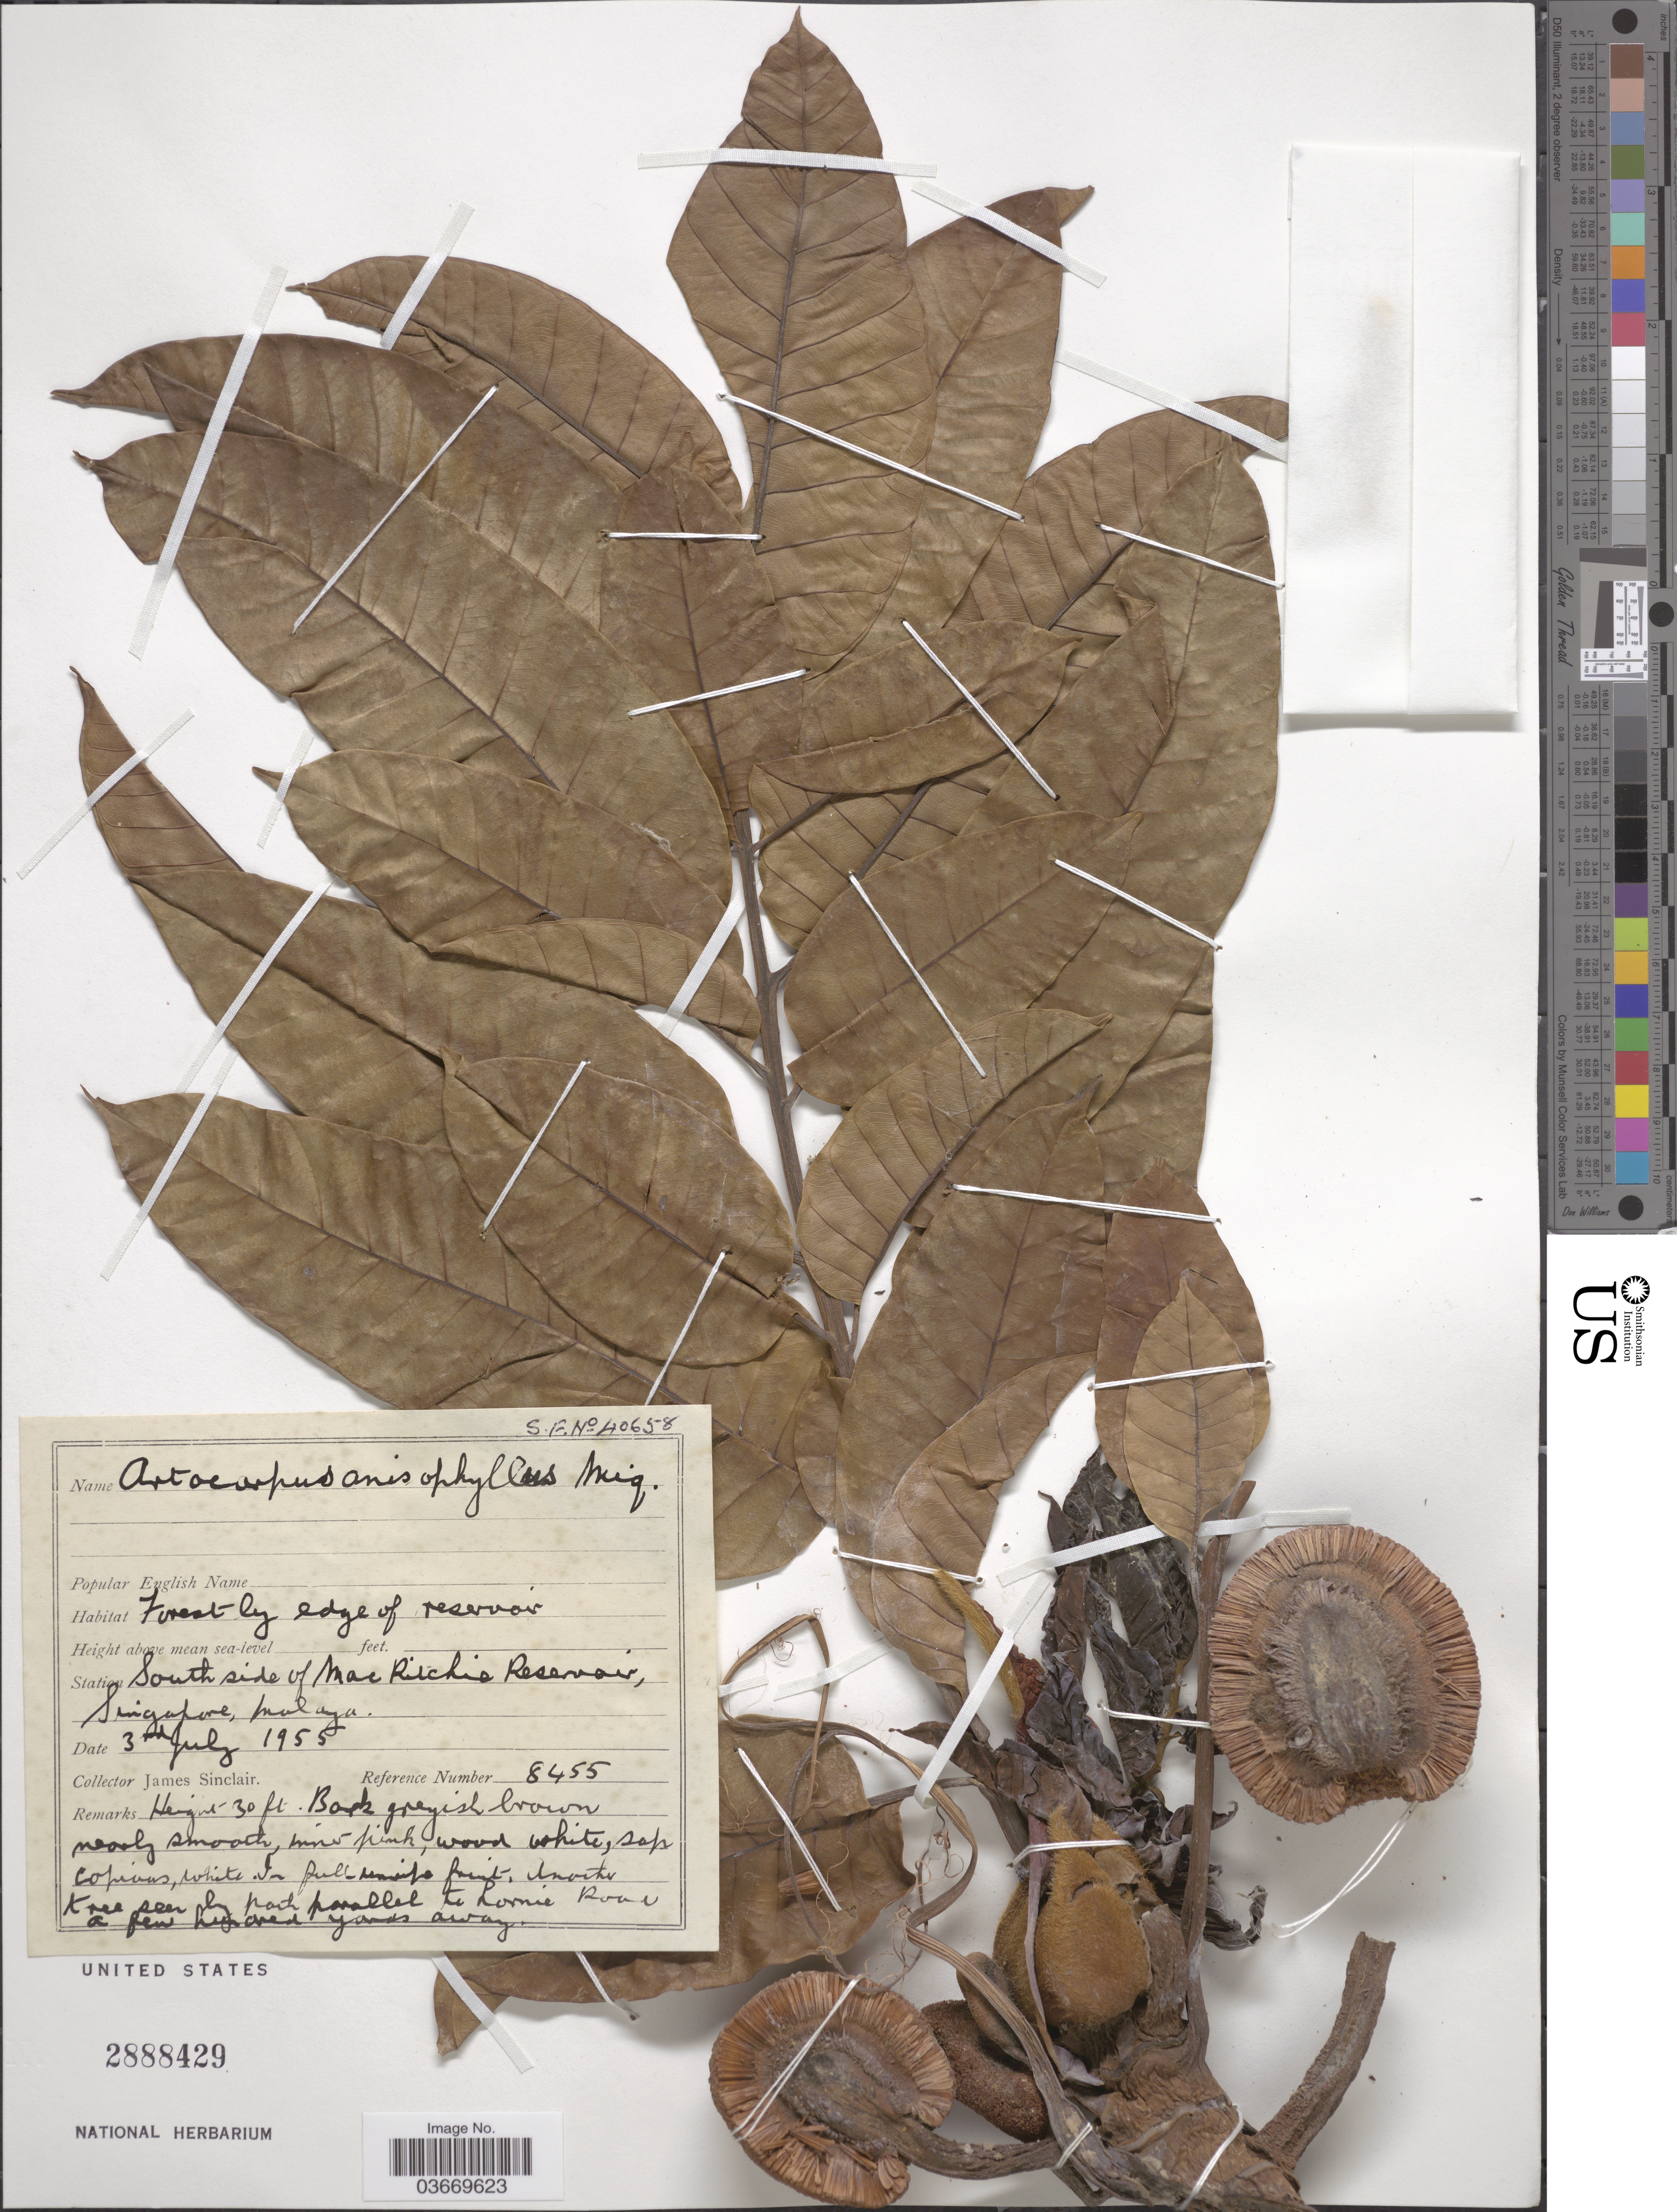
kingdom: Plantae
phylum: Tracheophyta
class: Magnoliopsida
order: Rosales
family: Moraceae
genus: Artocarpus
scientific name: Artocarpus annulatus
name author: F.M. Jarrett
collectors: J. Sinclair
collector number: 8455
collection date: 1955-07-03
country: Singapore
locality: Station South side of Mac Ritchie Reservoir, Singapore, Malaya.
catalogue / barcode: US 2888429